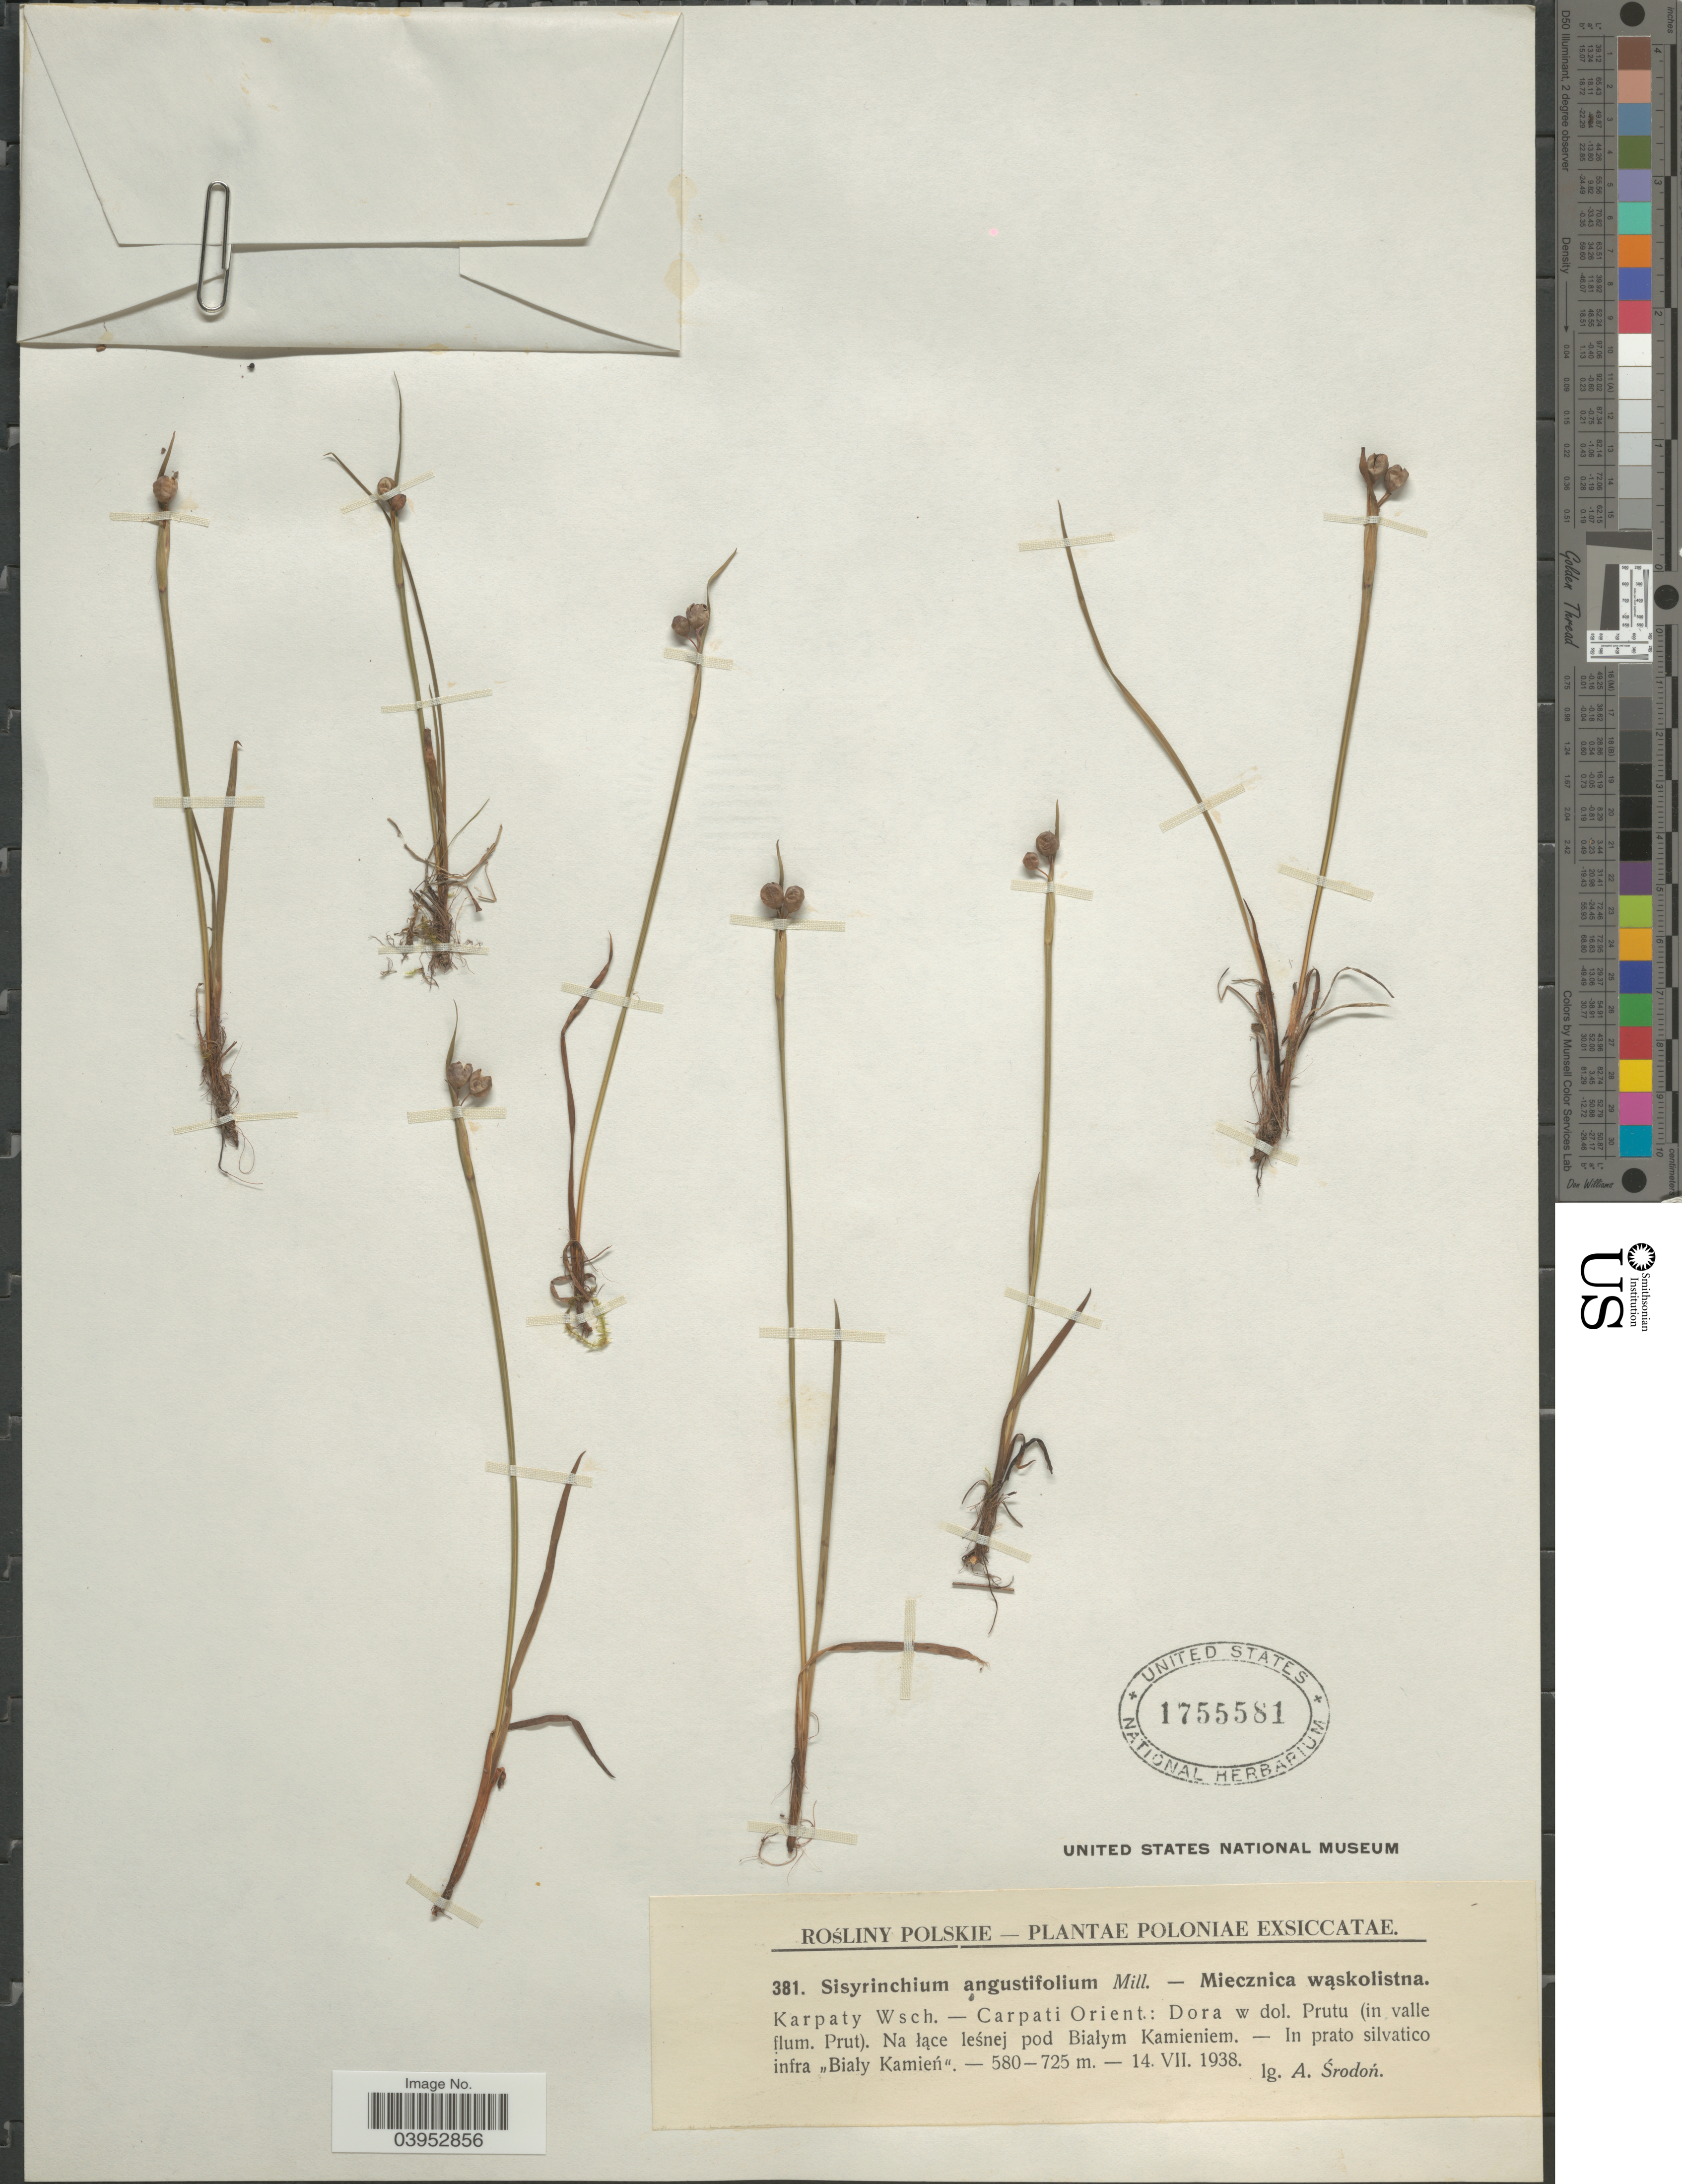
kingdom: Plantae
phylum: Tracheophyta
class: Liliopsida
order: Asparagales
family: Iridaceae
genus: Sisyrinchium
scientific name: Sisyrinchium angustifolium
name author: Mill.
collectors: A. Srodon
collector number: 381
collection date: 1938-07-14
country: Poland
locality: Poloniae. Karpaty Wsch. - Carpati Orient.: Dora w dol. Prutu (in valle flum. Prut). In prato silvatico infra "Baily Kamień".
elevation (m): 580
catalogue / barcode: US 1755581